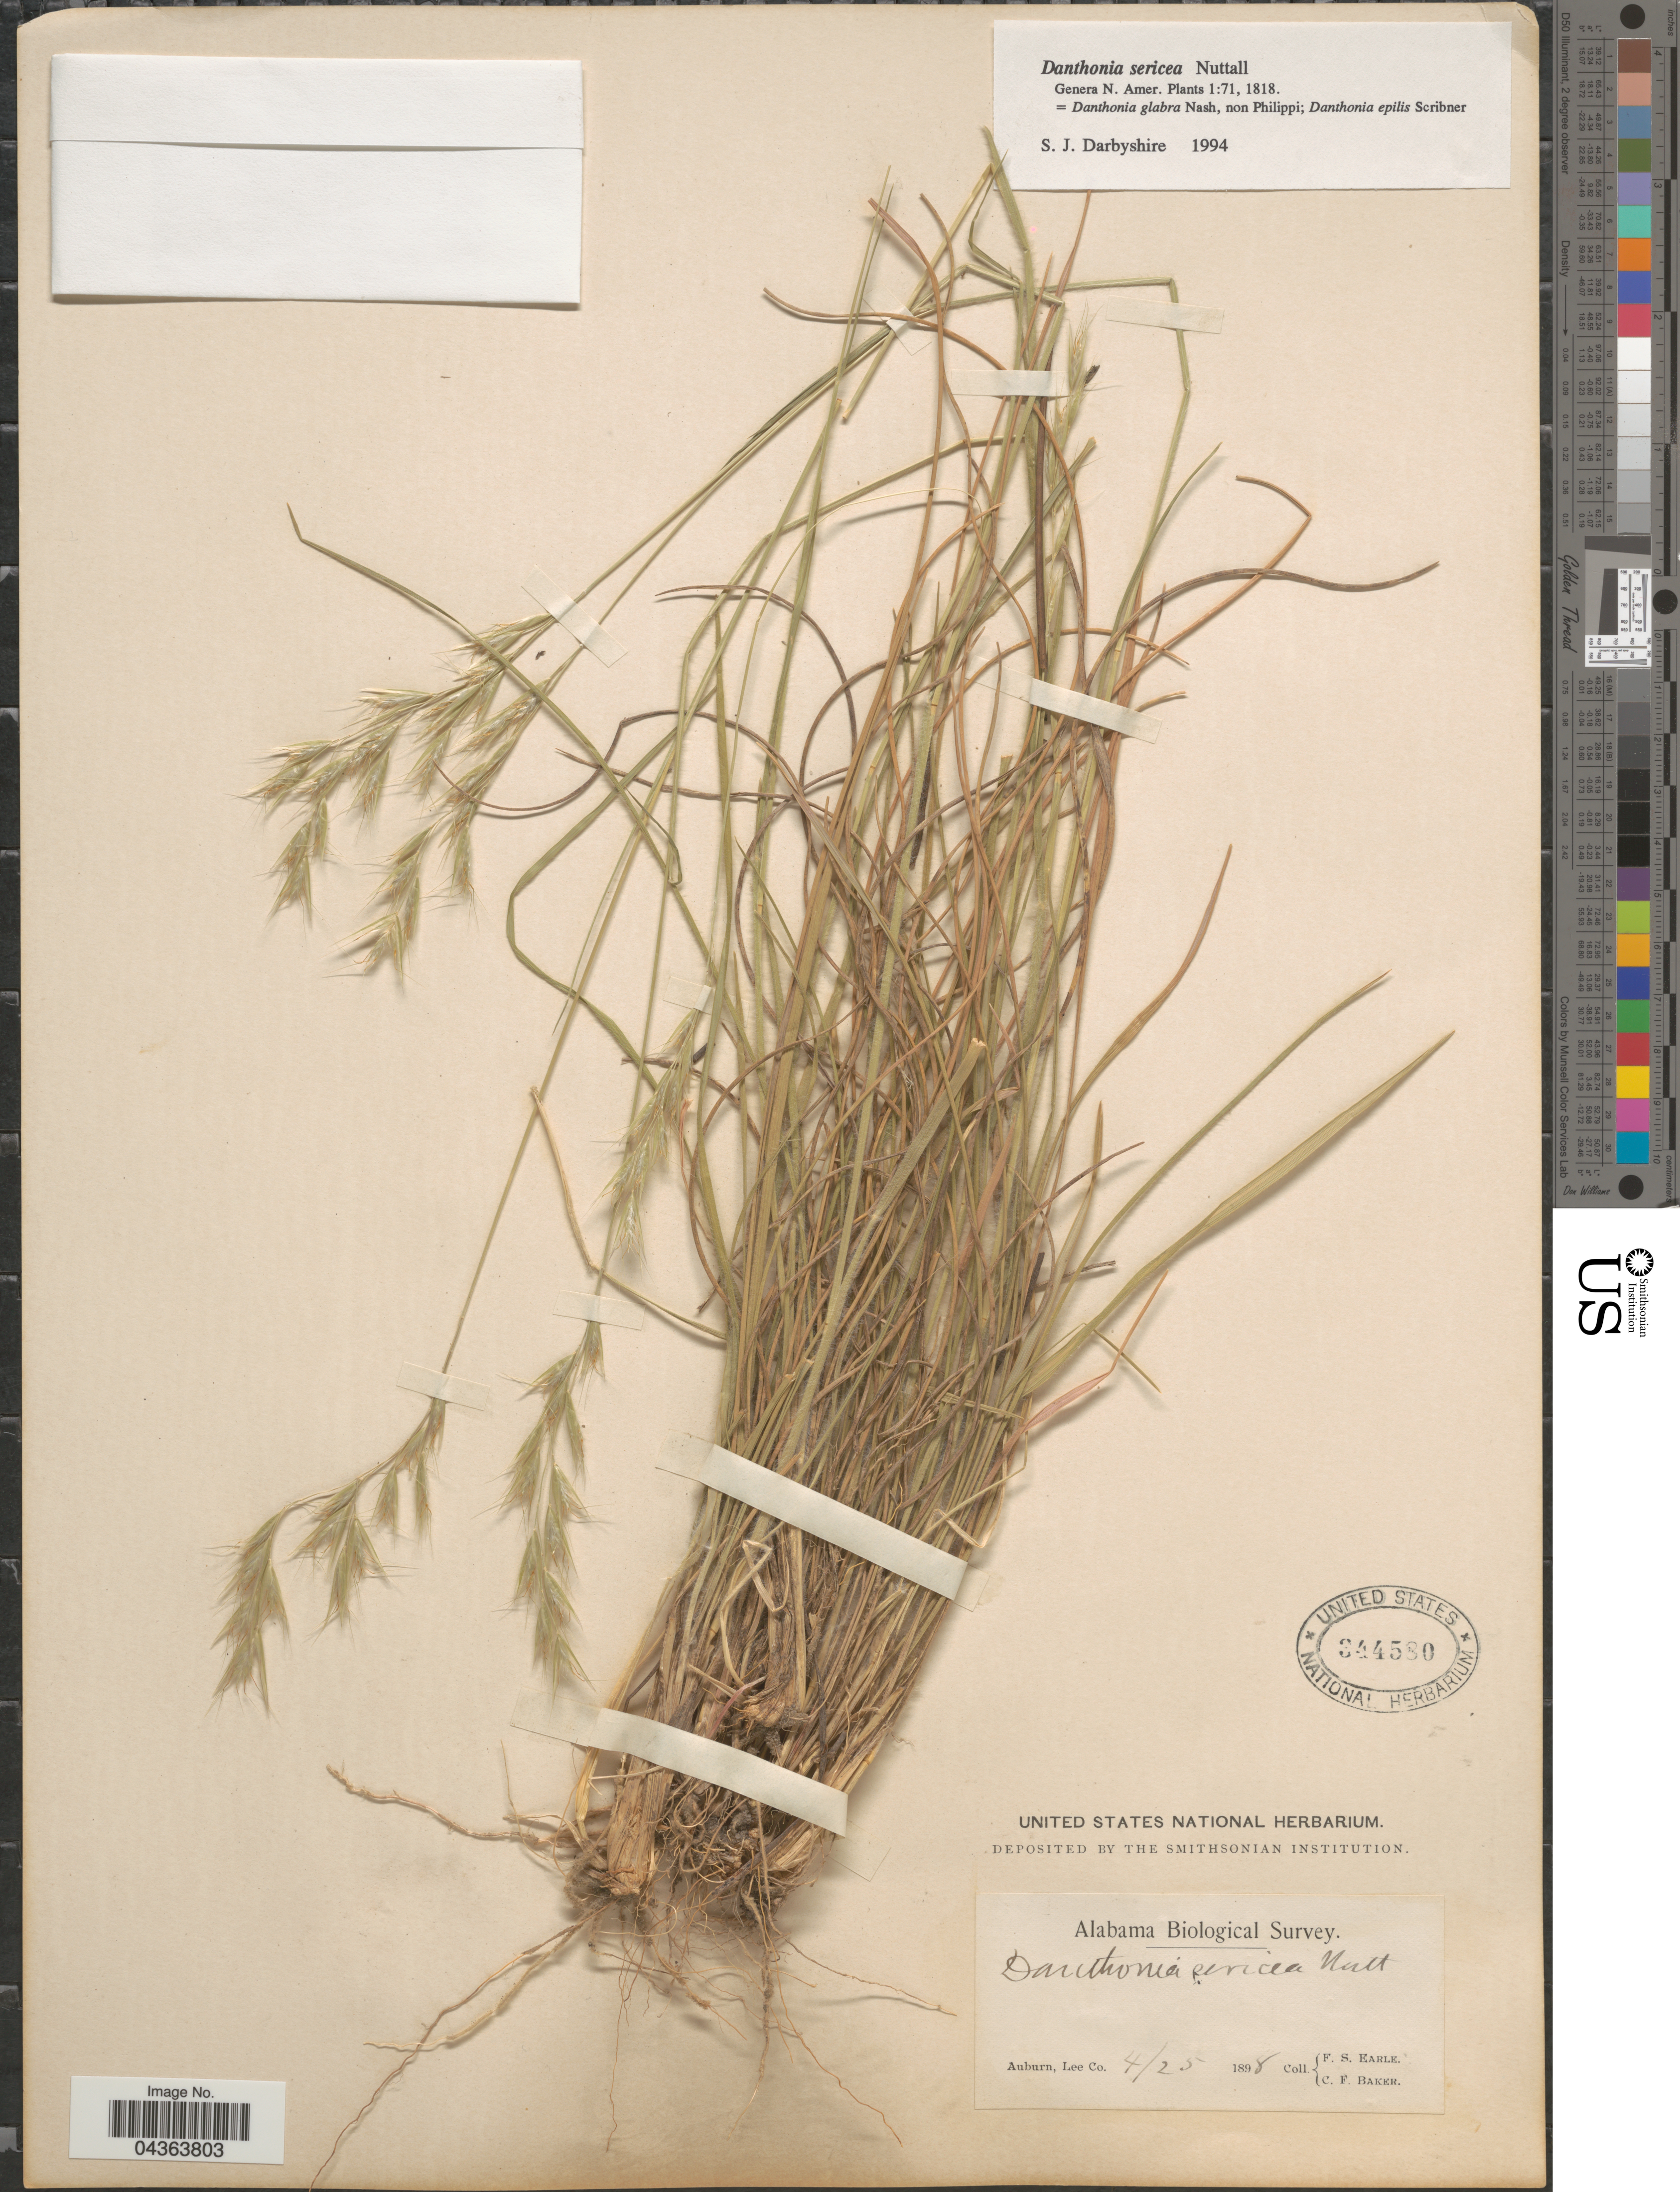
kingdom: Plantae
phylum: Tracheophyta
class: Liliopsida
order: Poales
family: Poaceae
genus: Danthonia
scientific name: Danthonia sericea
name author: Nutt.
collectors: F. S. Earle & C. F. Baker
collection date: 1898-04-25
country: United States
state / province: Alabama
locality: Alabama Biological Survey. Auburn, Lee Co.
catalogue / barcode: US 344580